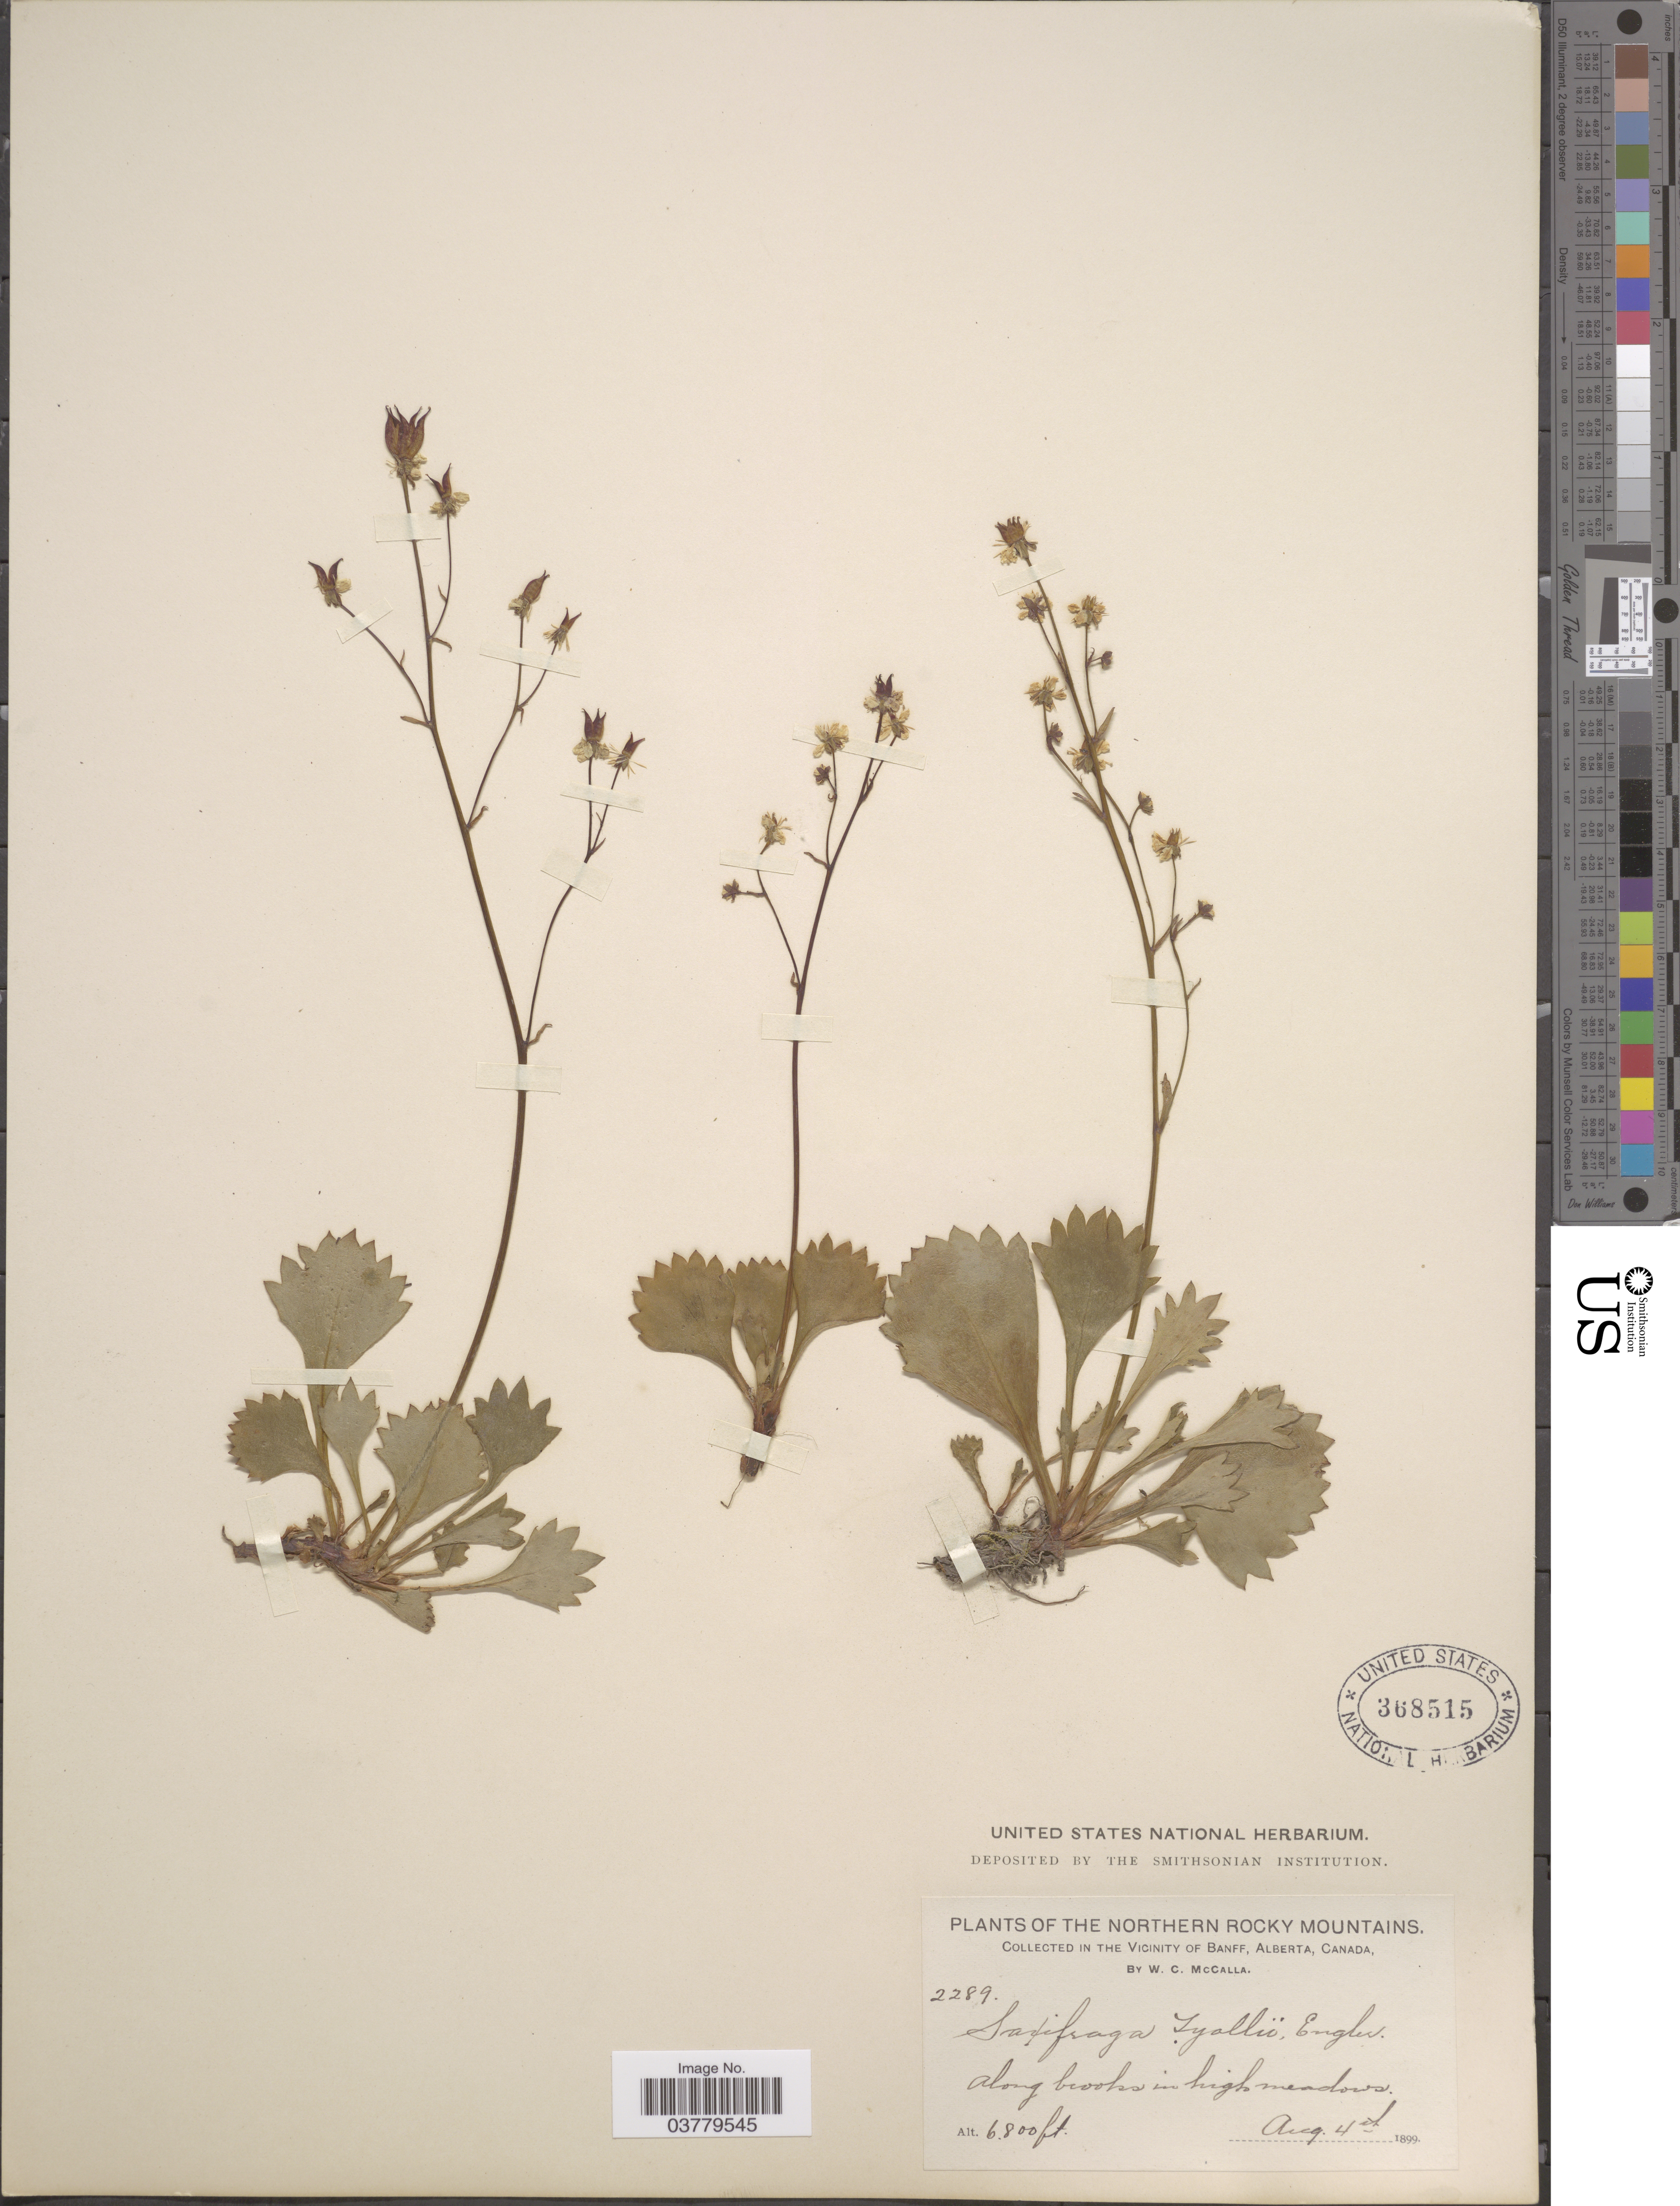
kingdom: Plantae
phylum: Tracheophyta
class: Magnoliopsida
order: Saxifragales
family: Saxifragaceae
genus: Micranthes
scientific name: Micranthes lyalii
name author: (Engl.) Small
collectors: W. McCalla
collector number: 2289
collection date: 1899-08-04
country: Canada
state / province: Alberta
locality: The Northern Rocky Mountains. In the Vicinity of Banff. Along brooks in high meadows.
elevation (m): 2073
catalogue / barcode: US 368515